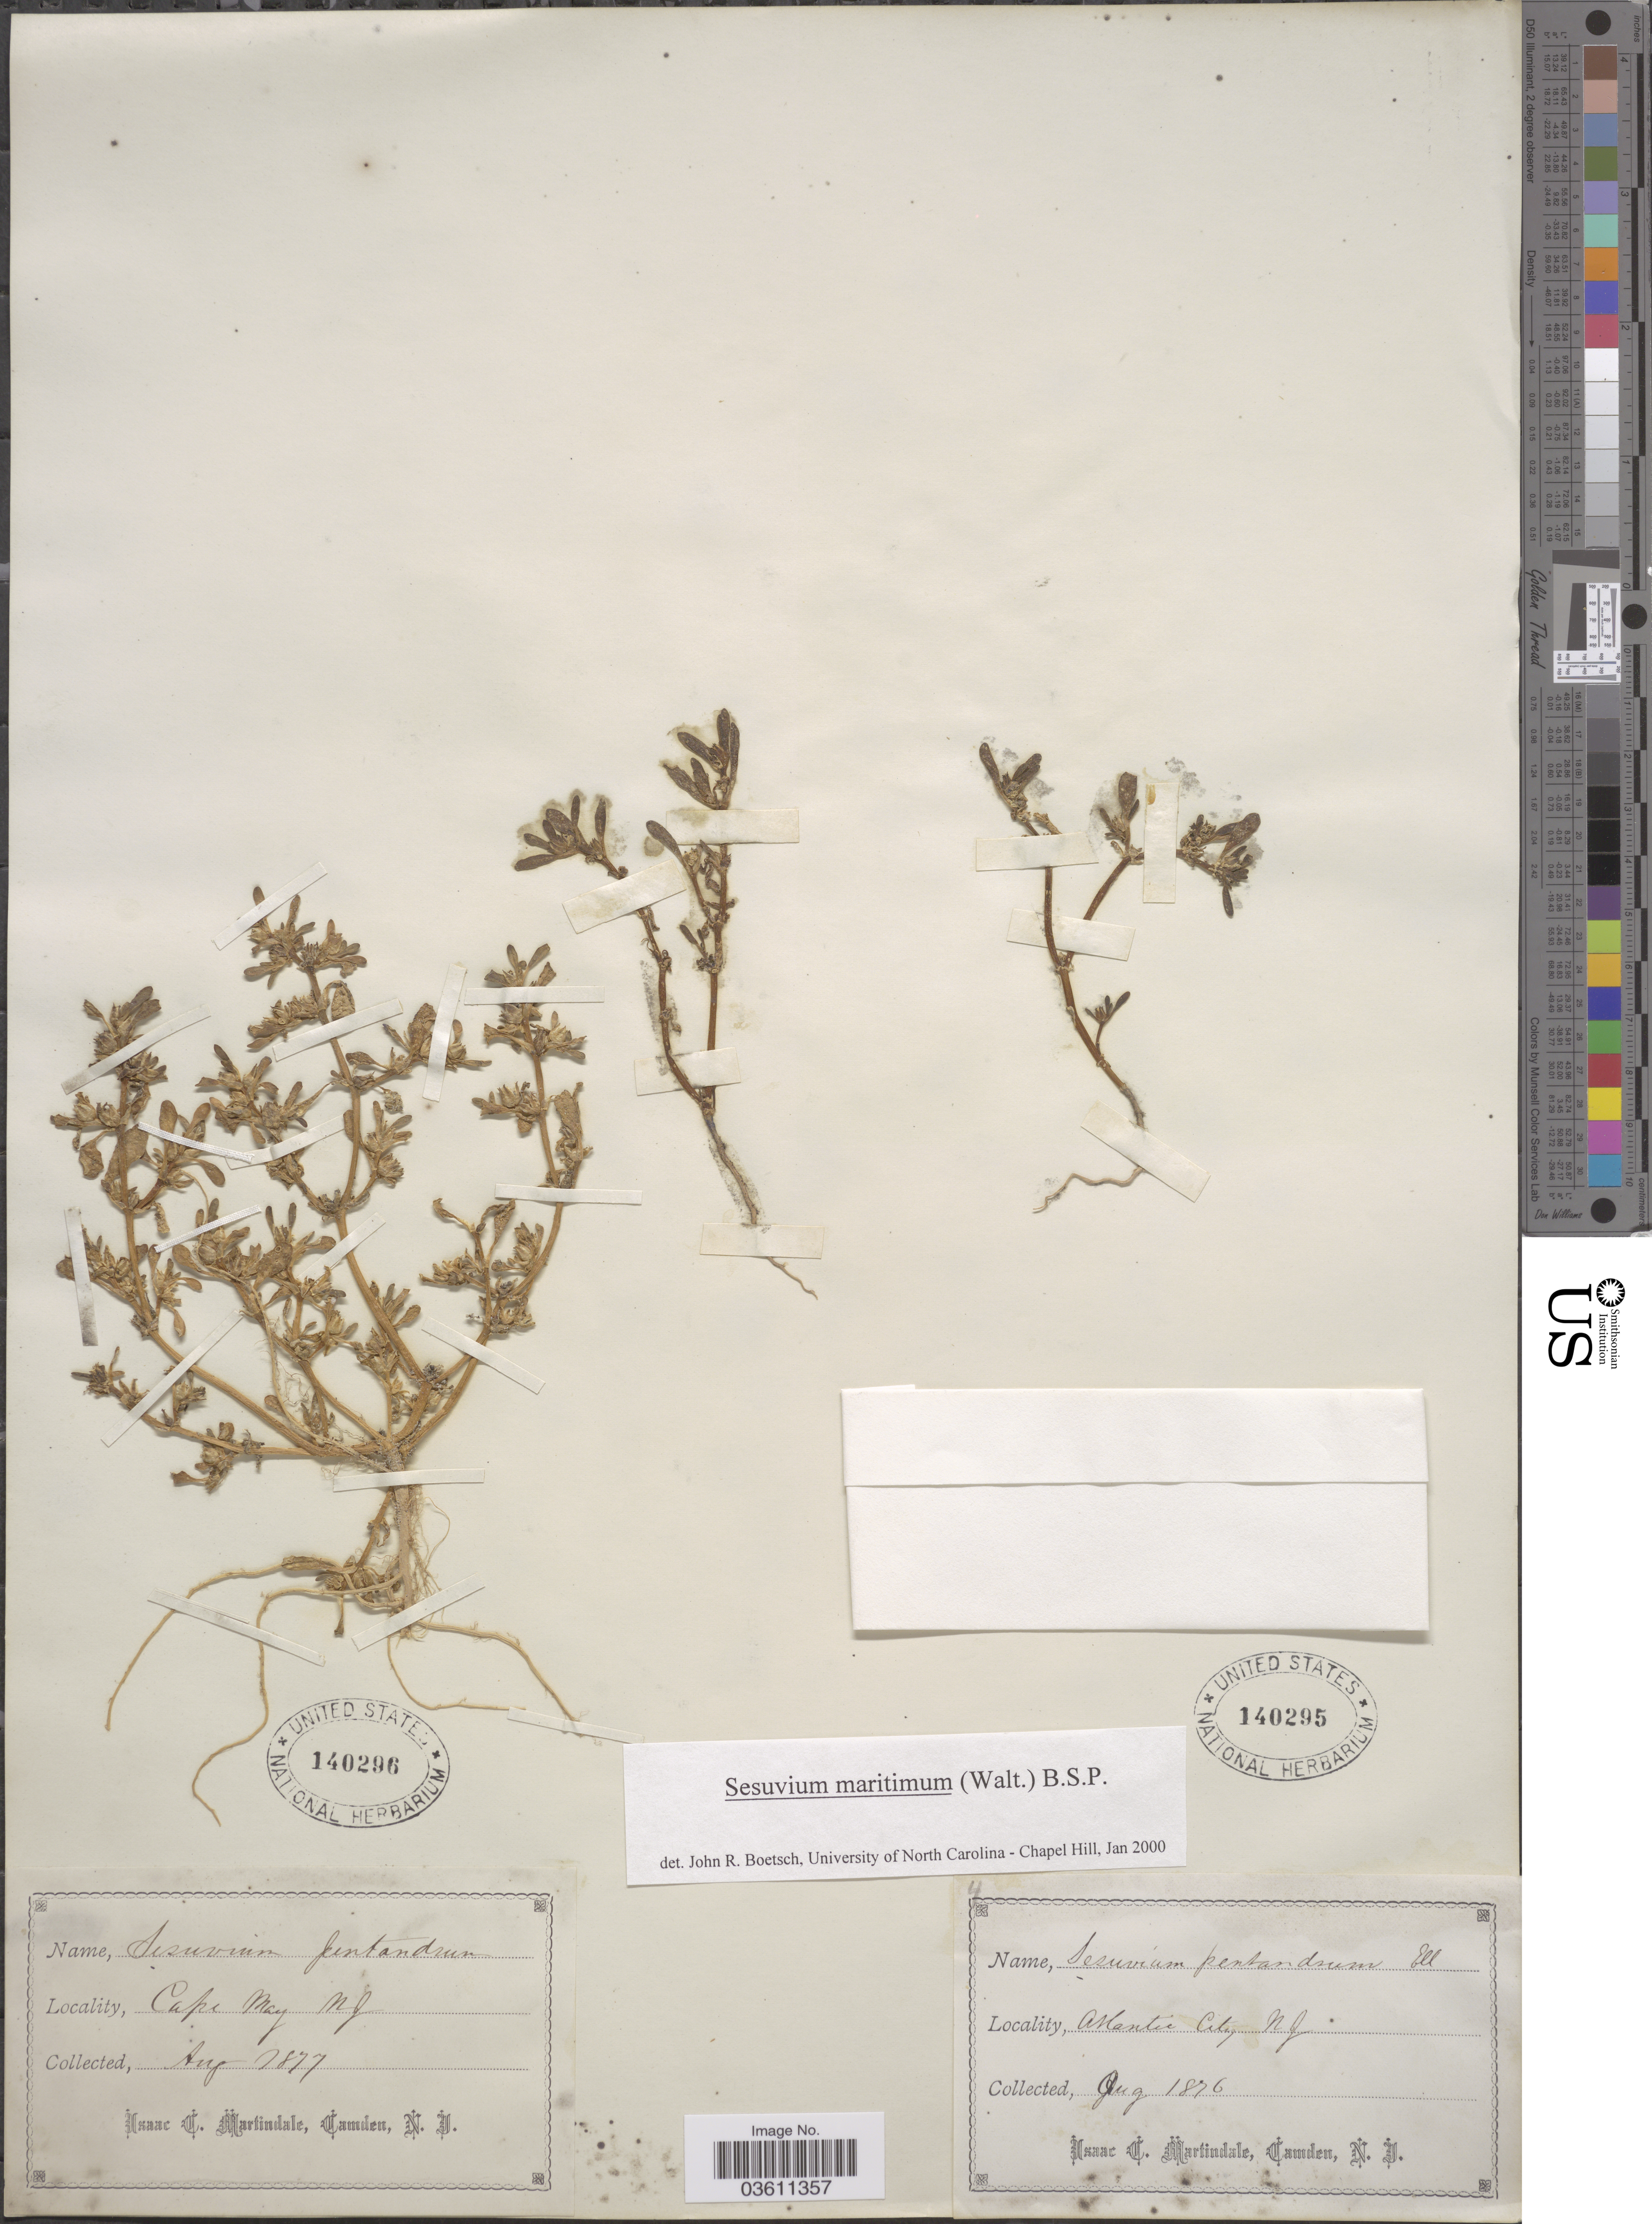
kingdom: Plantae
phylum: Tracheophyta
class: Magnoliopsida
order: Caryophyllales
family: Aizoaceae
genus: Sesuvium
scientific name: Sesuvium maritimum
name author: (Walter) Britton, Stearns & Poggenb.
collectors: I. C. Martindale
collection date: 1876-08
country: United States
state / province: New Jersey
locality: Atlantic City.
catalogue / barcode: US 140295-2